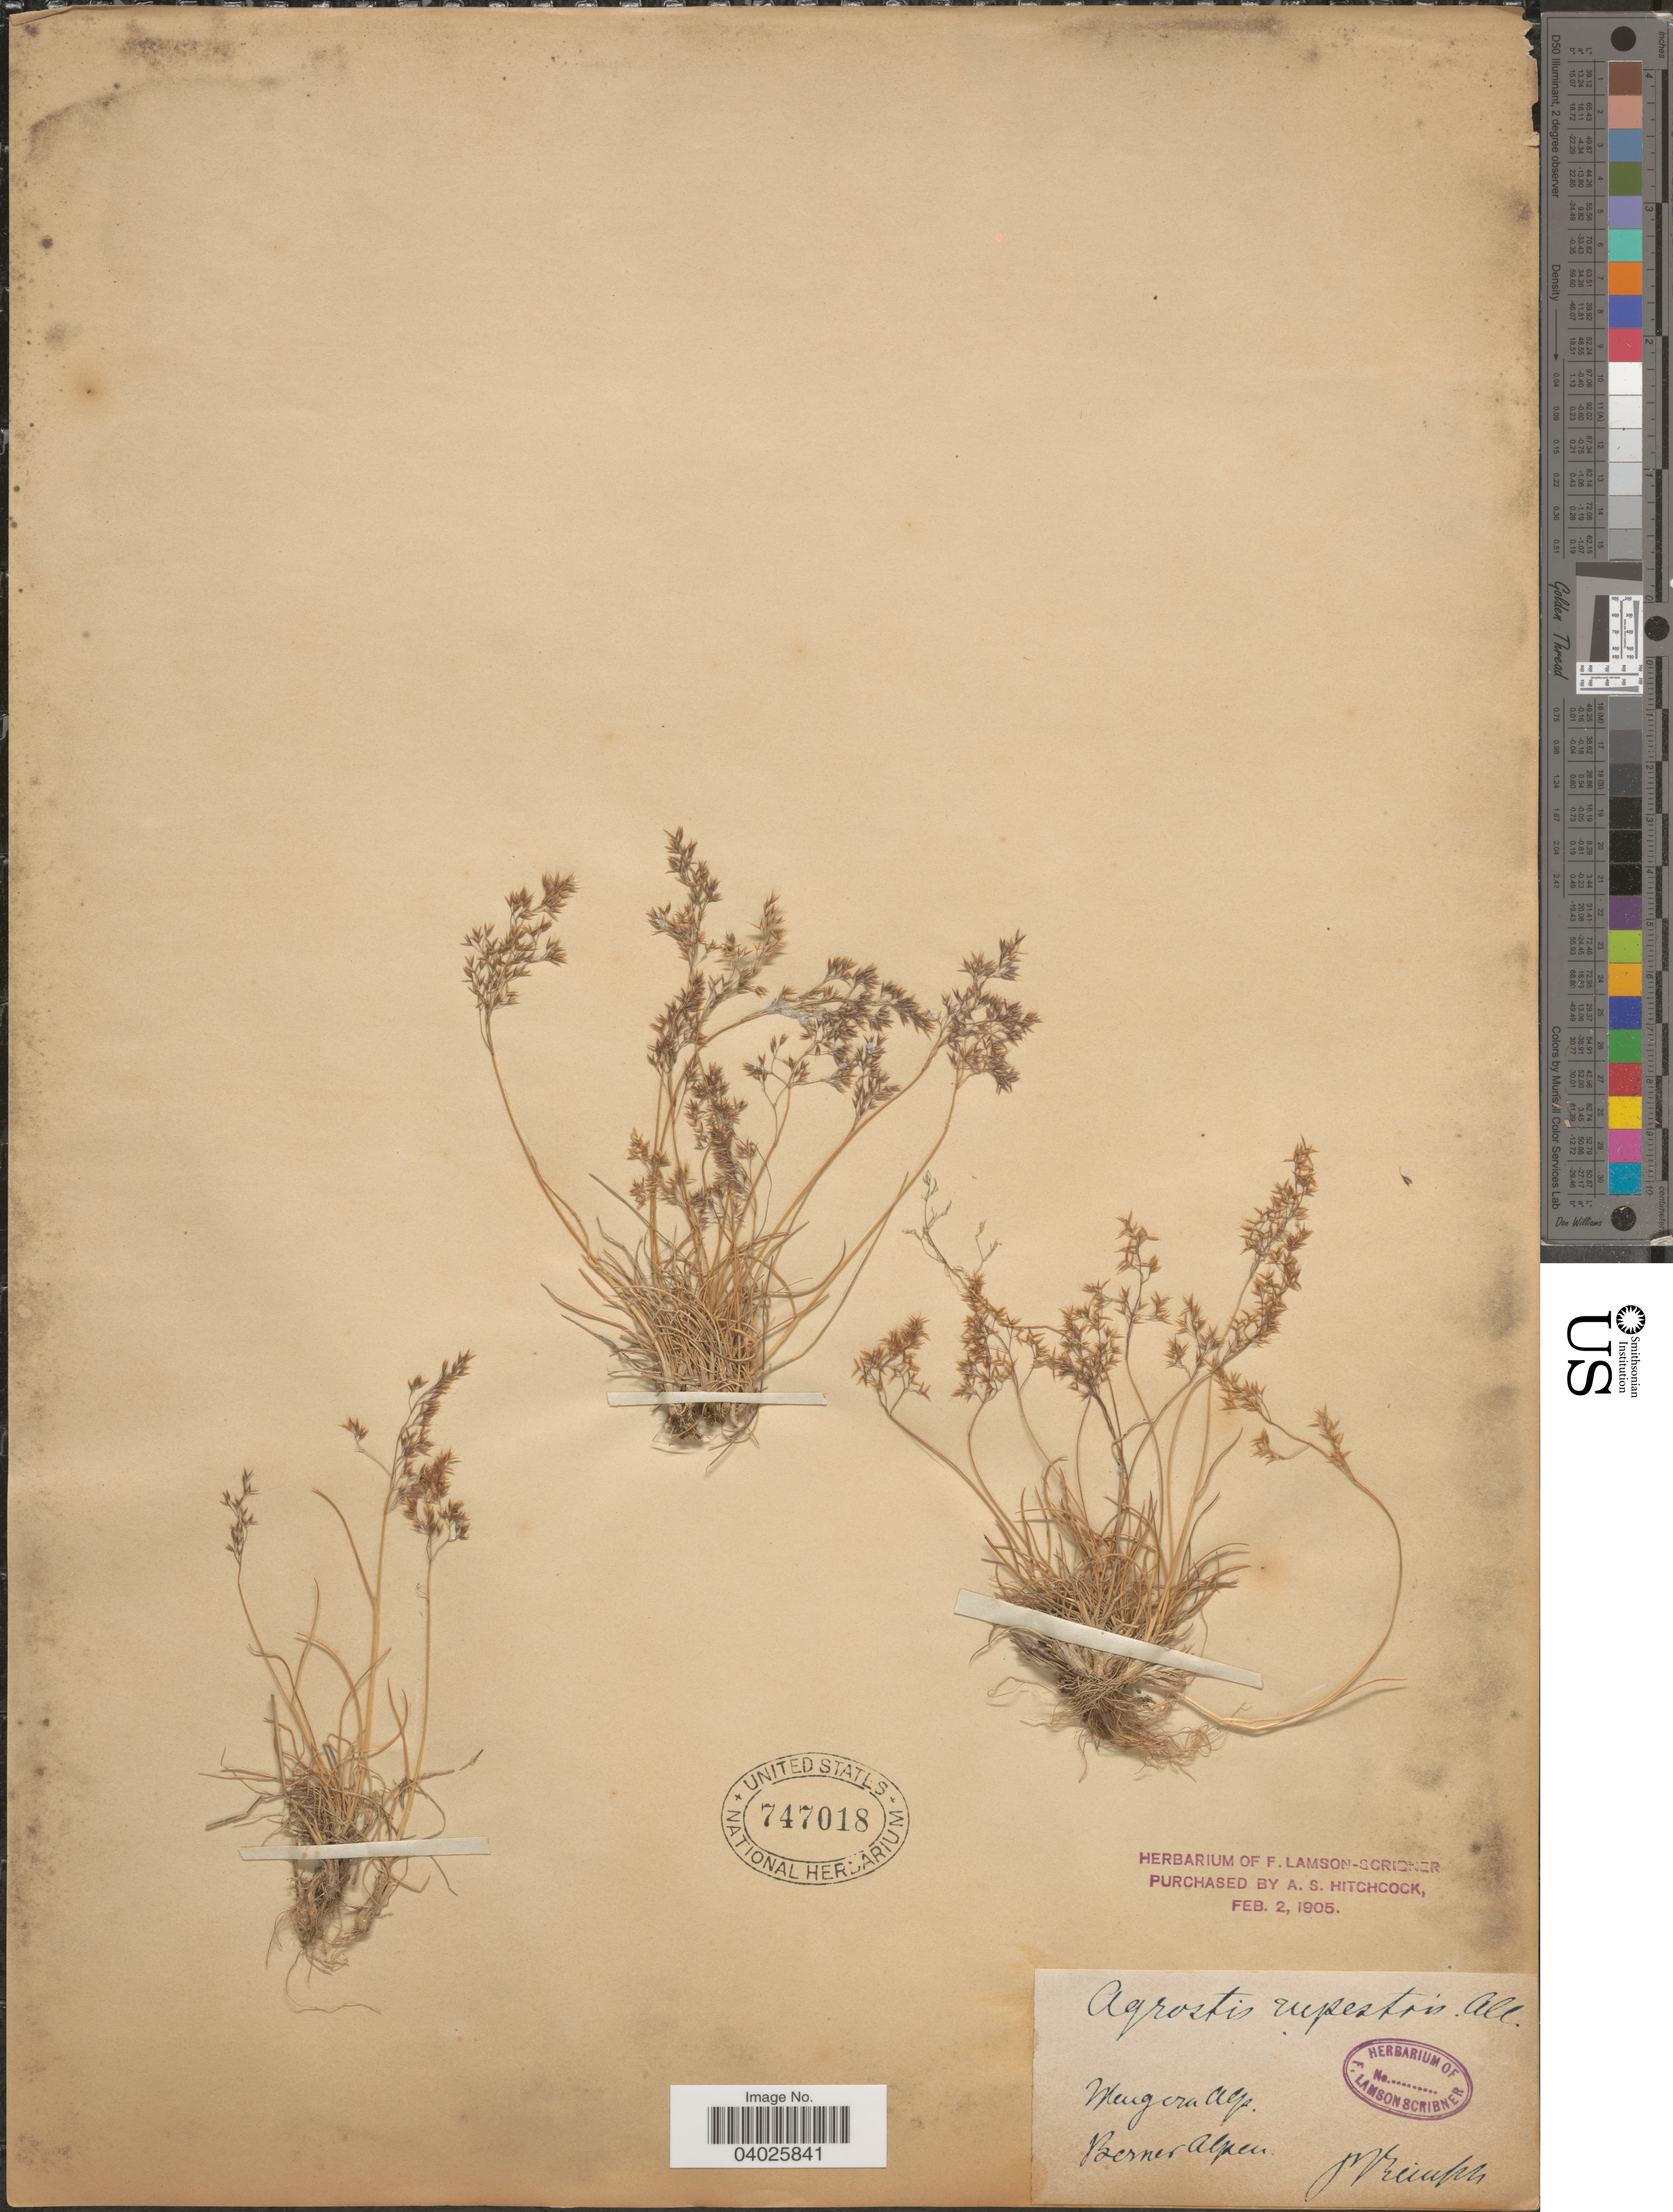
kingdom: Plantae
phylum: Tracheophyta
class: Liliopsida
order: Poales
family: Poaceae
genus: Agrostis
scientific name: Agrostis rupestris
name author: All.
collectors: P. Reinsch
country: Switzerland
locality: Mengera Alp., Berner Alpen.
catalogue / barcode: US 747018